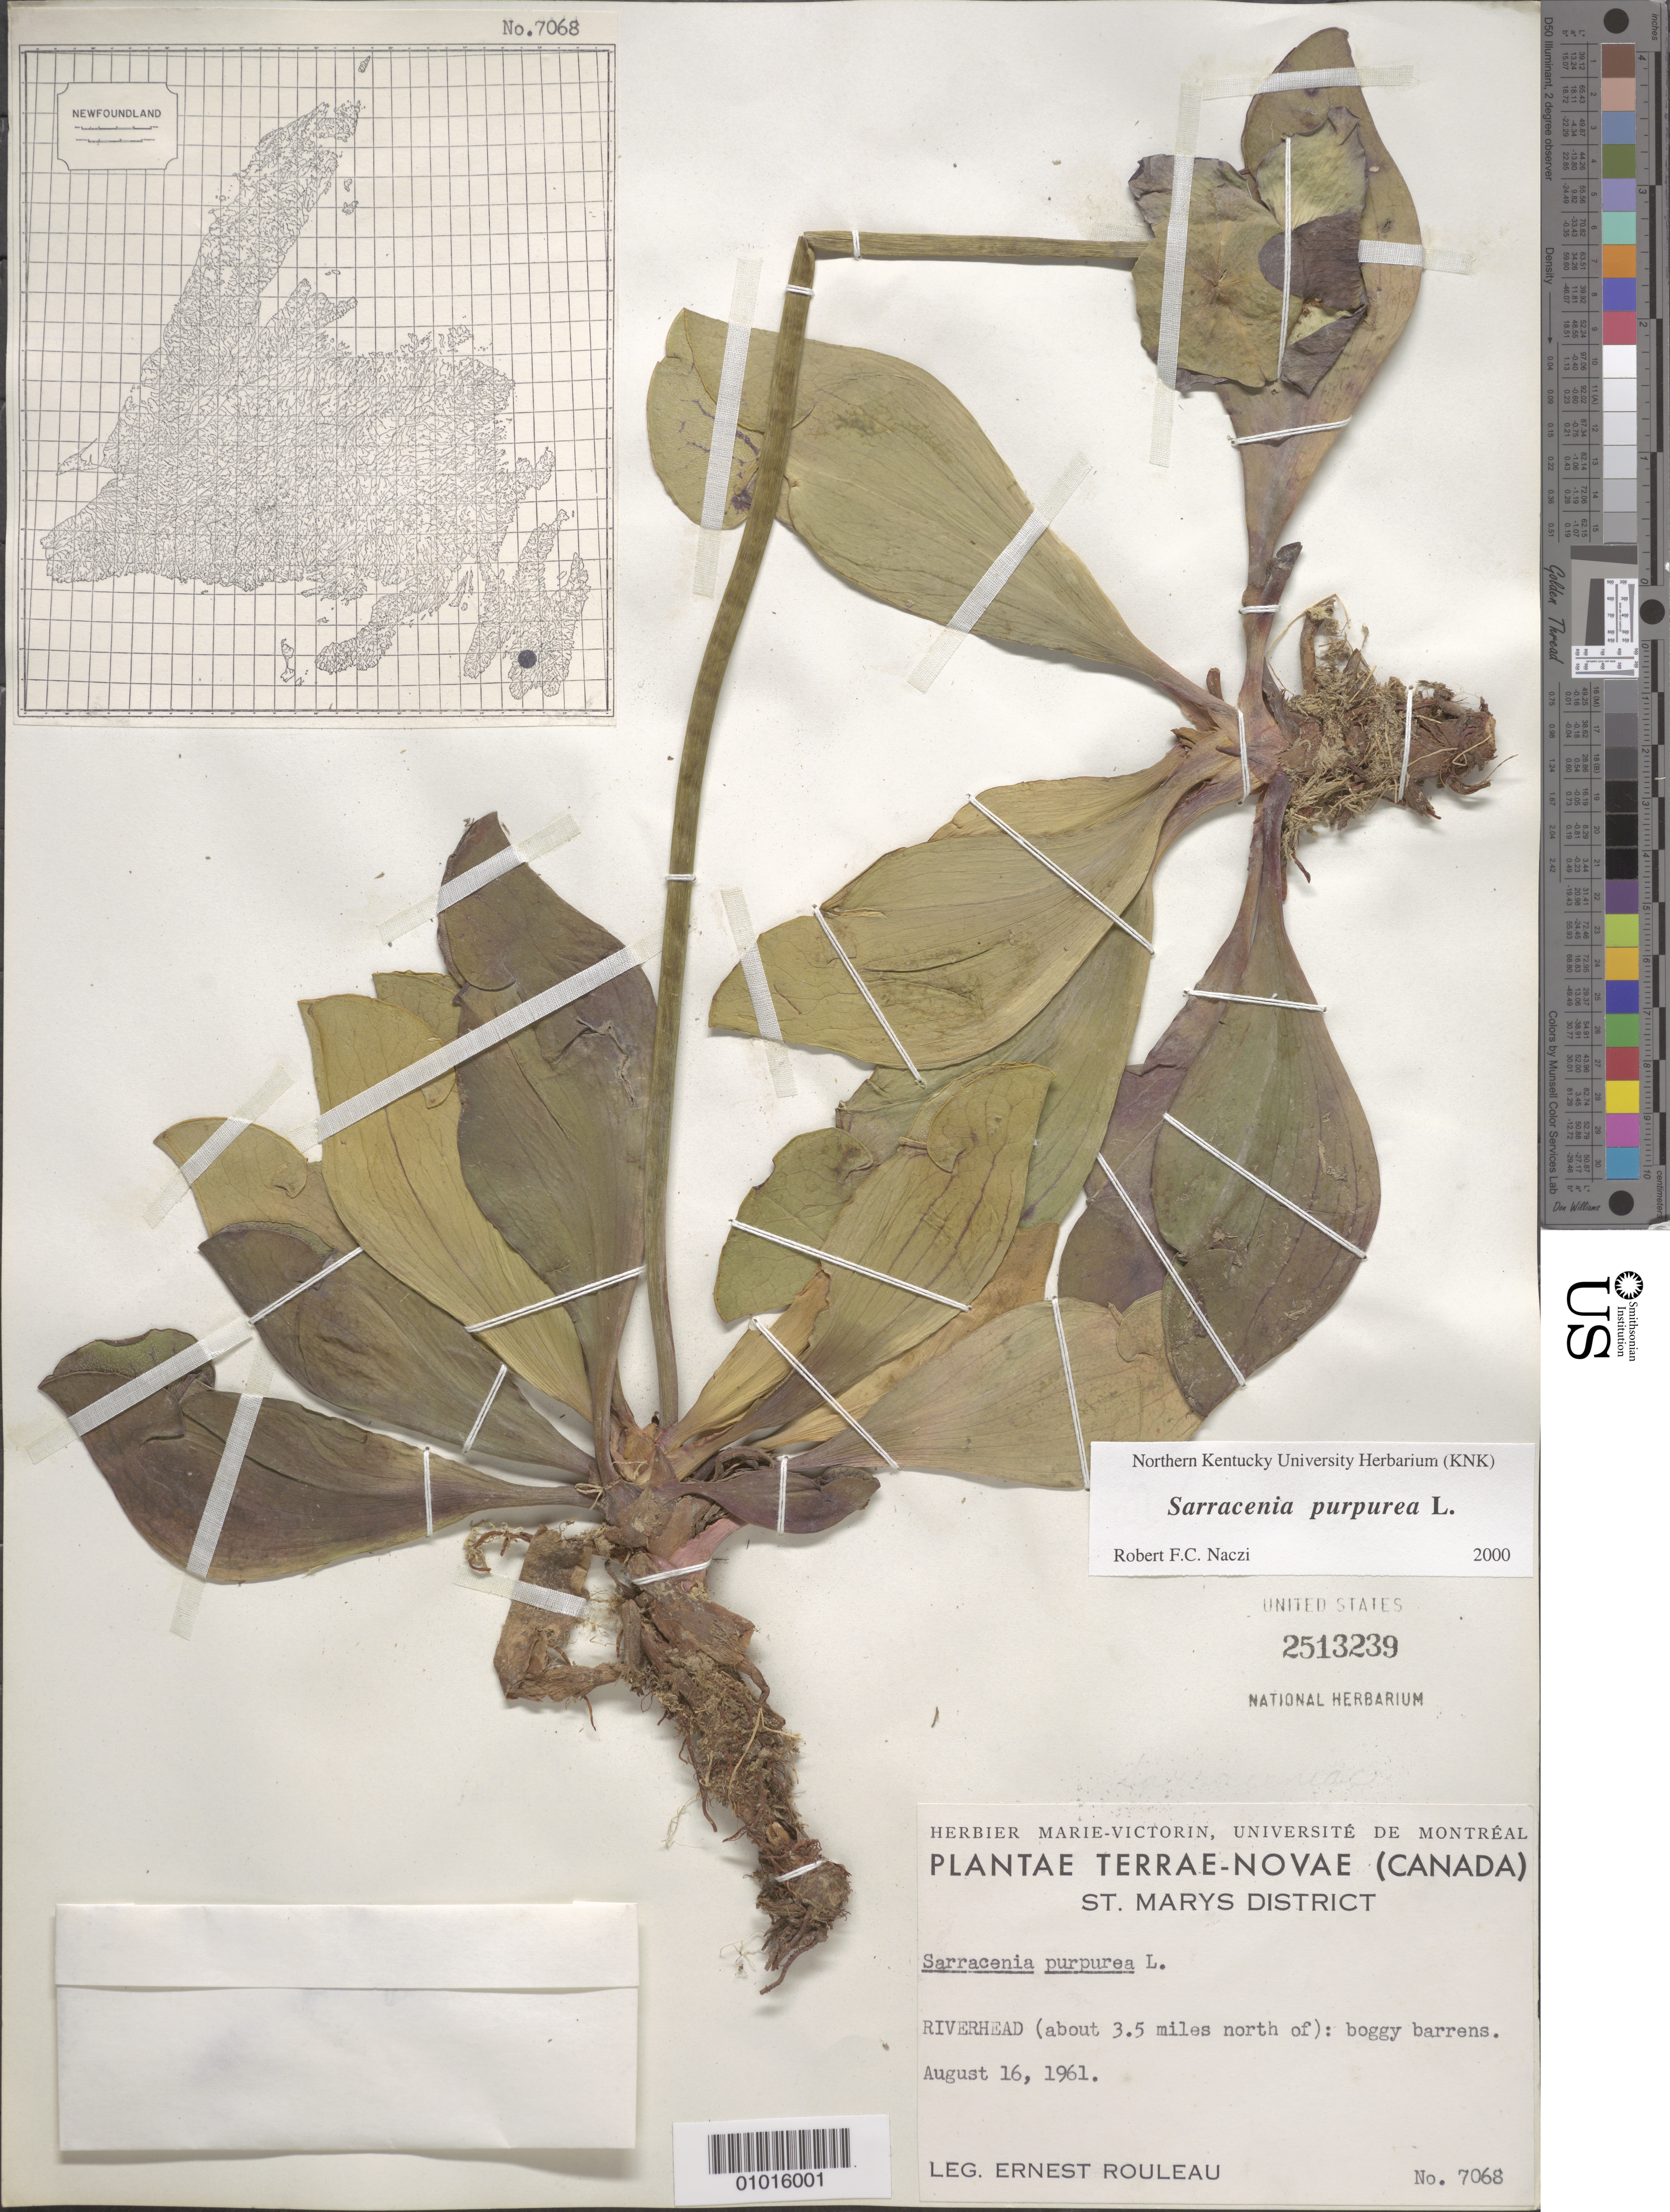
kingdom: Plantae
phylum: Tracheophyta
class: Magnoliopsida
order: Ericales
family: Sarraceniaceae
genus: Sarracenia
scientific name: Sarracenia purpurea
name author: L.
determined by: Naczi, R. F. C.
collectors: E. Rouleau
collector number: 7068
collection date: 1961-08-16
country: Canada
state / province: Newfoundland and Labrador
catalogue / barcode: US 2513239